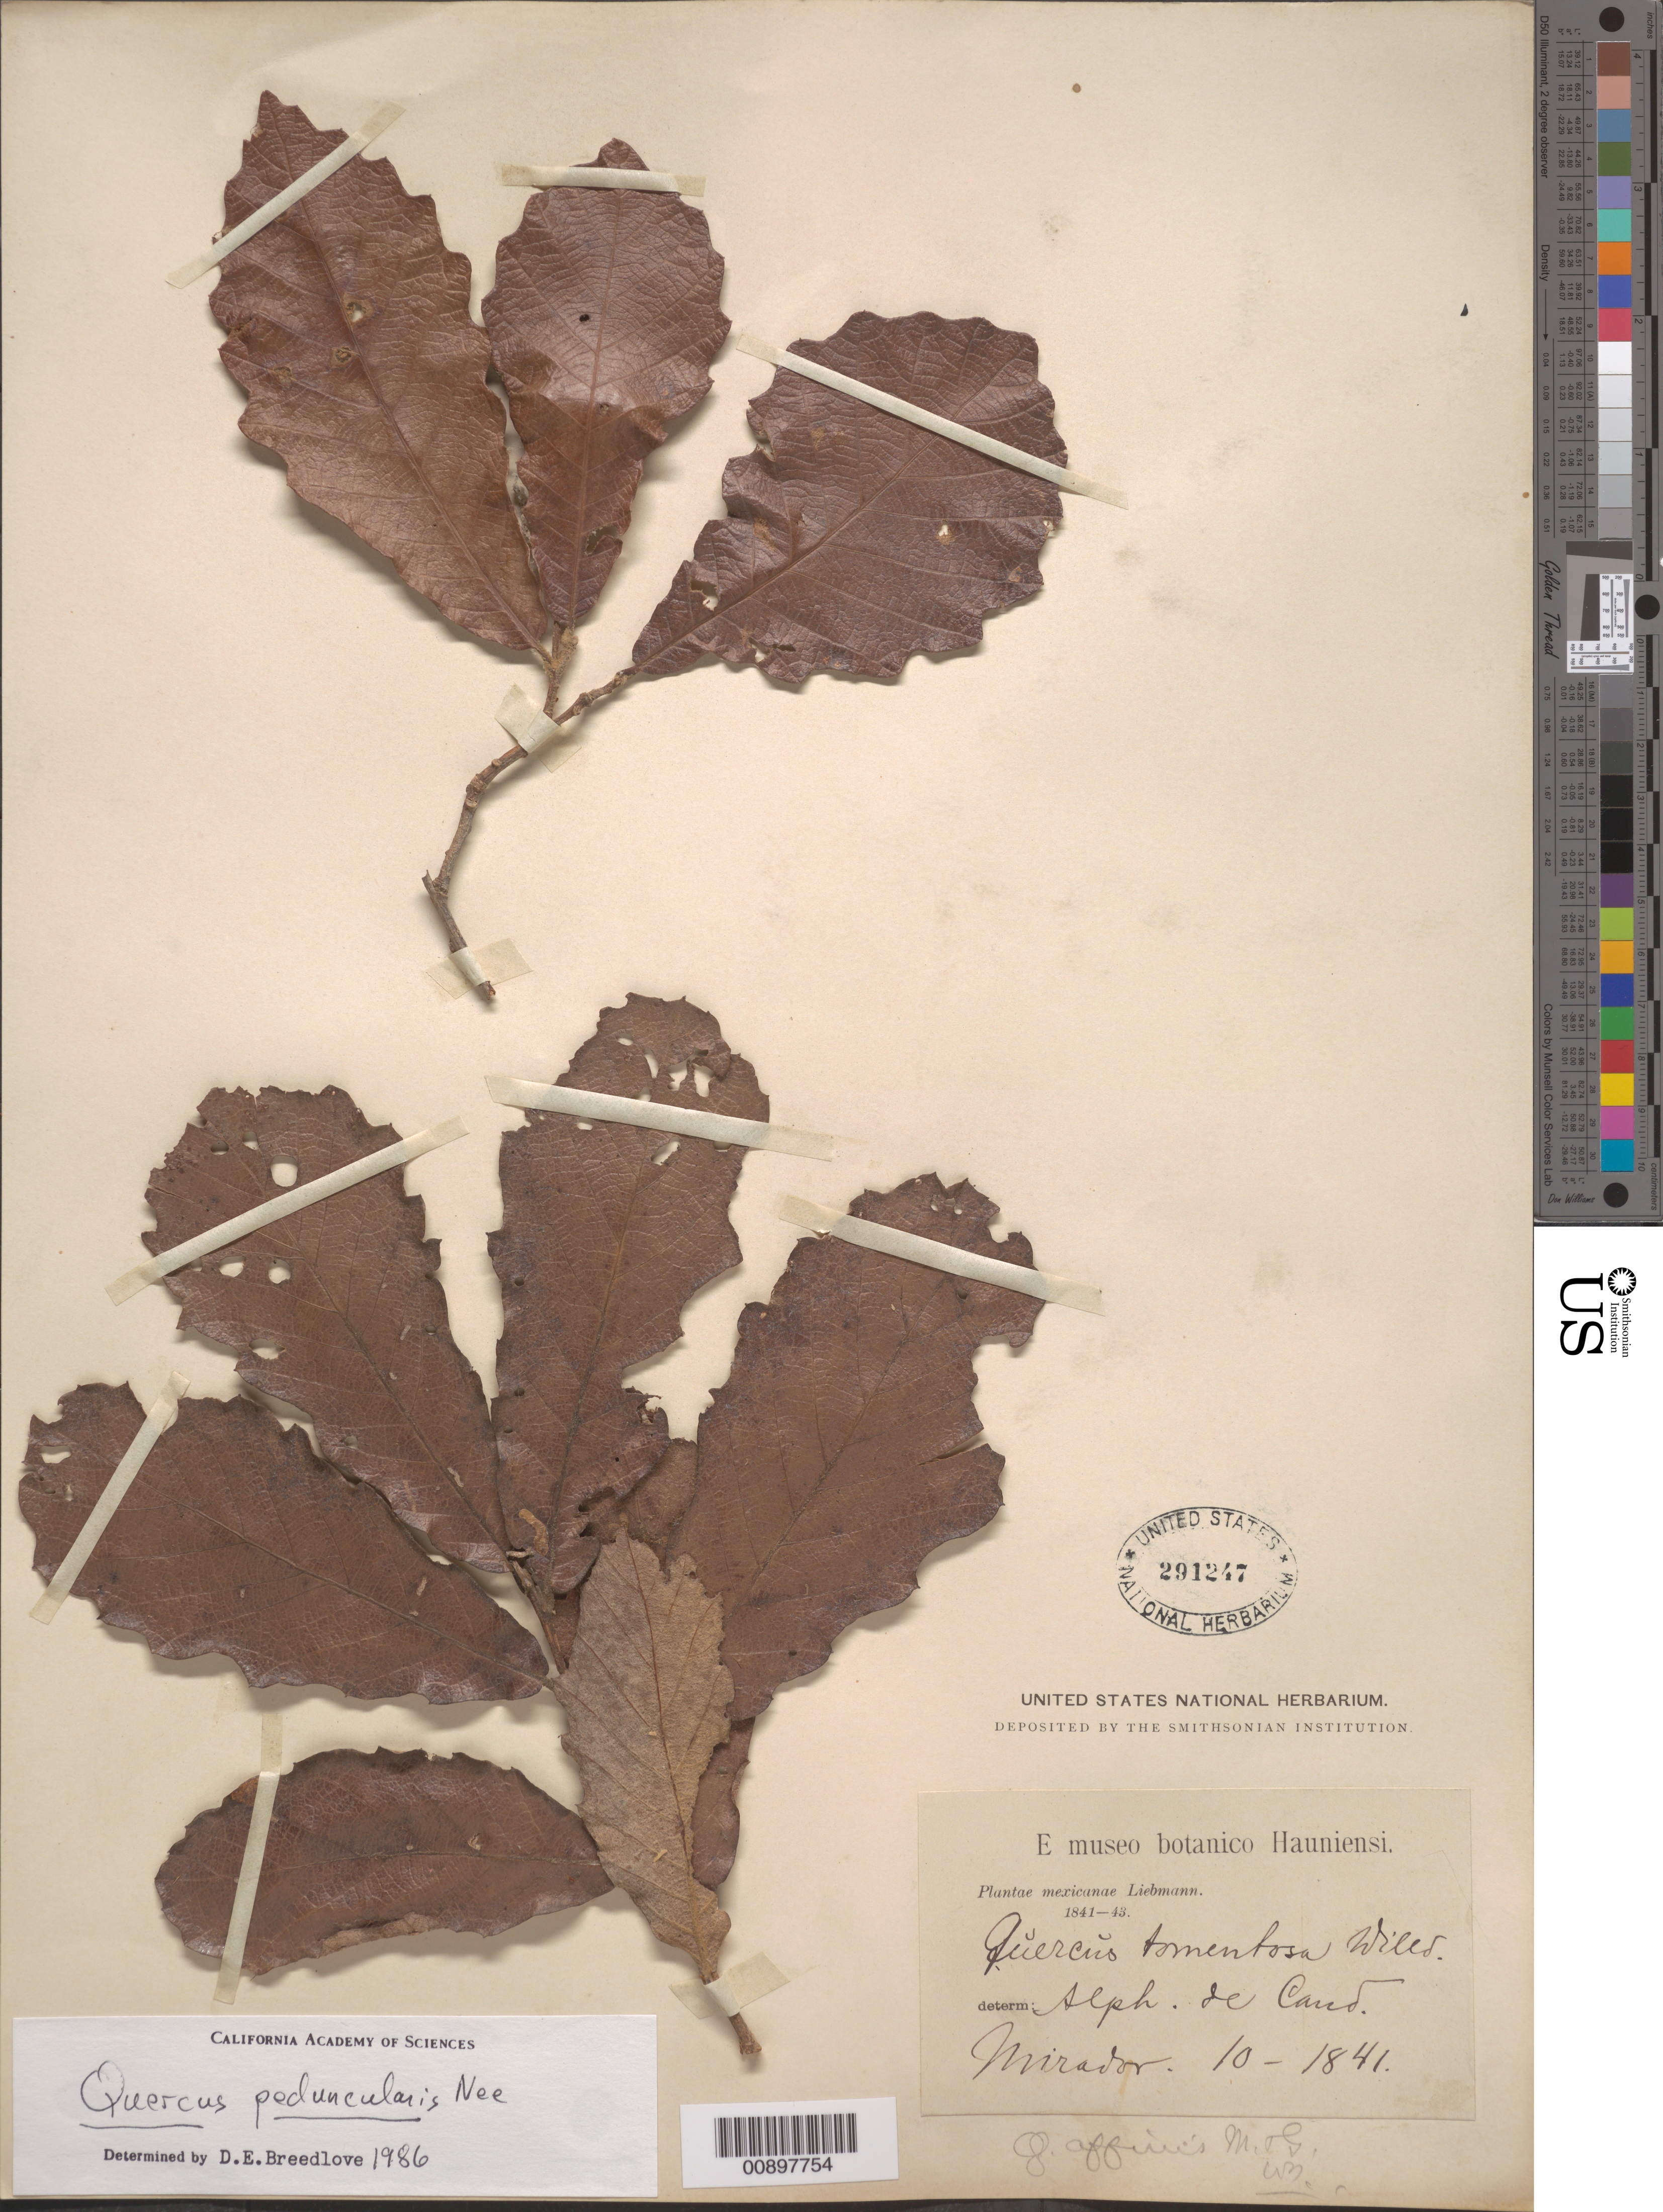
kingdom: Plantae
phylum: Tracheophyta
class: Magnoliopsida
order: Fagales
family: Fagaceae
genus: Quercus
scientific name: Quercus peduncularis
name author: Née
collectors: F. M. Liebmann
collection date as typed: Oct 1841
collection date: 1841-10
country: Mexico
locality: Mirador.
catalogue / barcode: US 291247